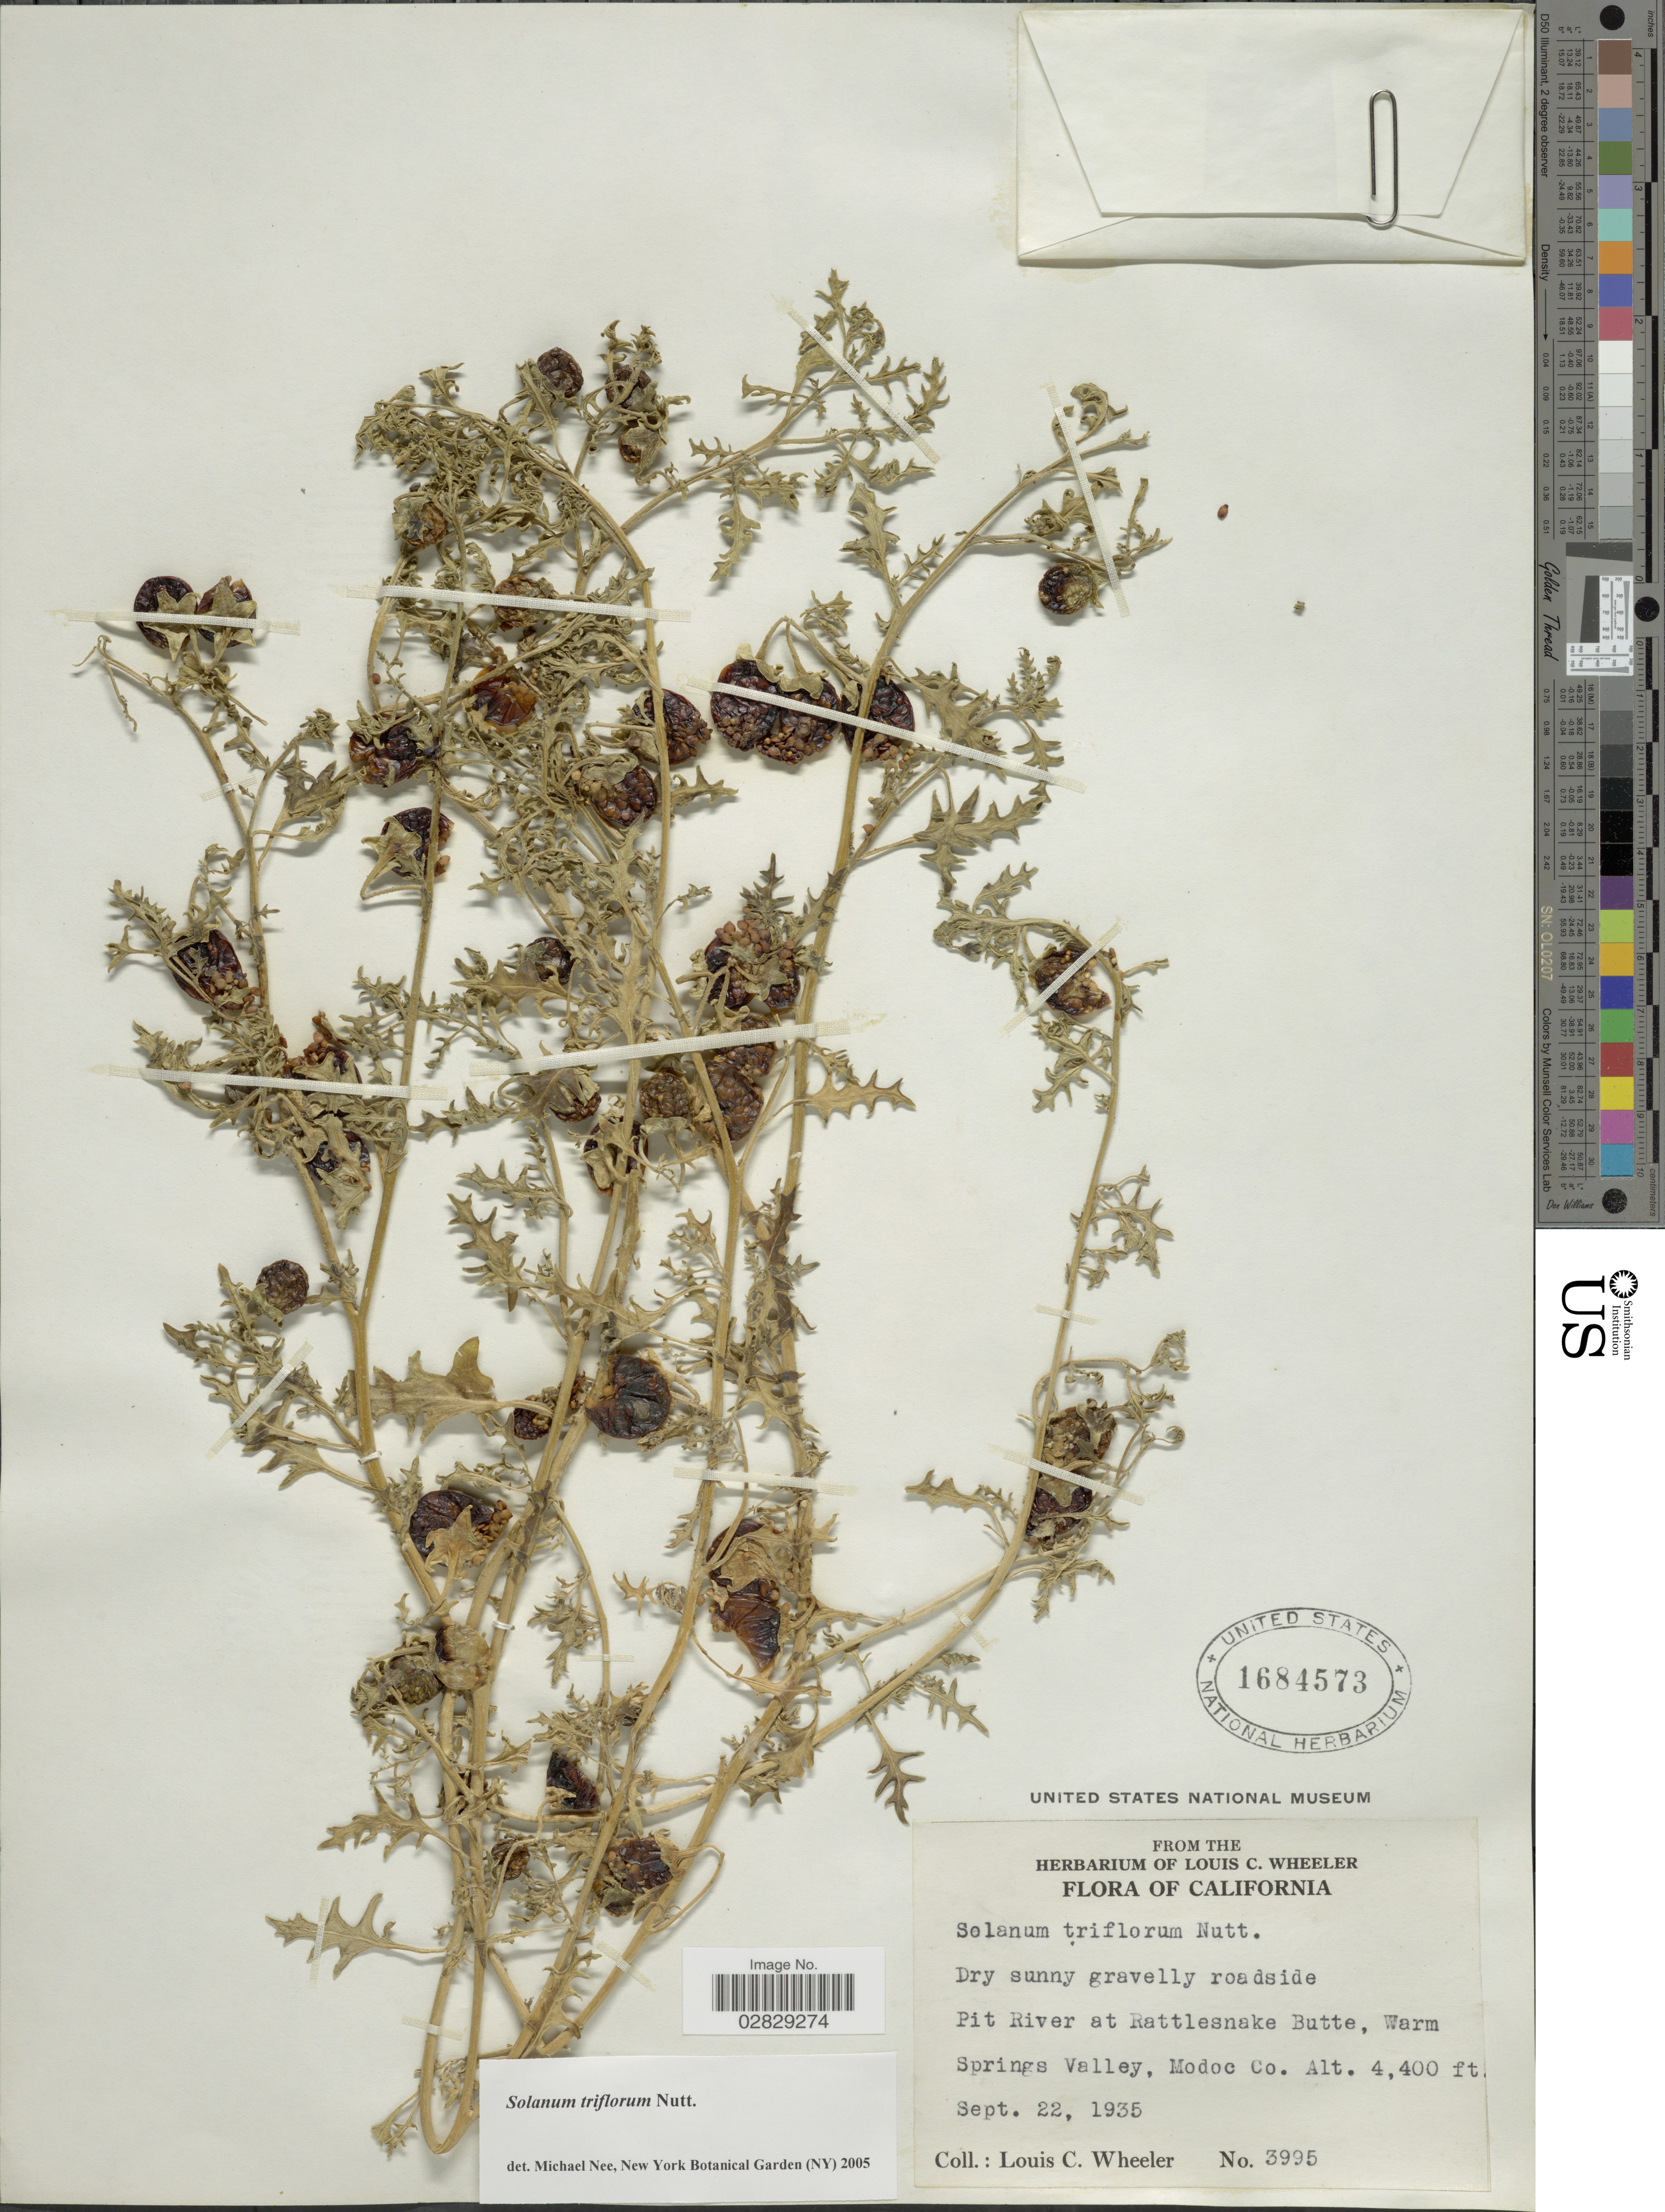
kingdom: Plantae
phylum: Tracheophyta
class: Magnoliopsida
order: Solanales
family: Solanaceae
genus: Solanum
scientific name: Solanum triflorum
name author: Nutt.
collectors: L. C. Wheeler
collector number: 3995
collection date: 1935-09-22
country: United States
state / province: California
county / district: Modoc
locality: Pit River at Rattlesnake Butte, Warm Springs Valley, Modoc Co.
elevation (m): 1341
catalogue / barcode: US 1684573